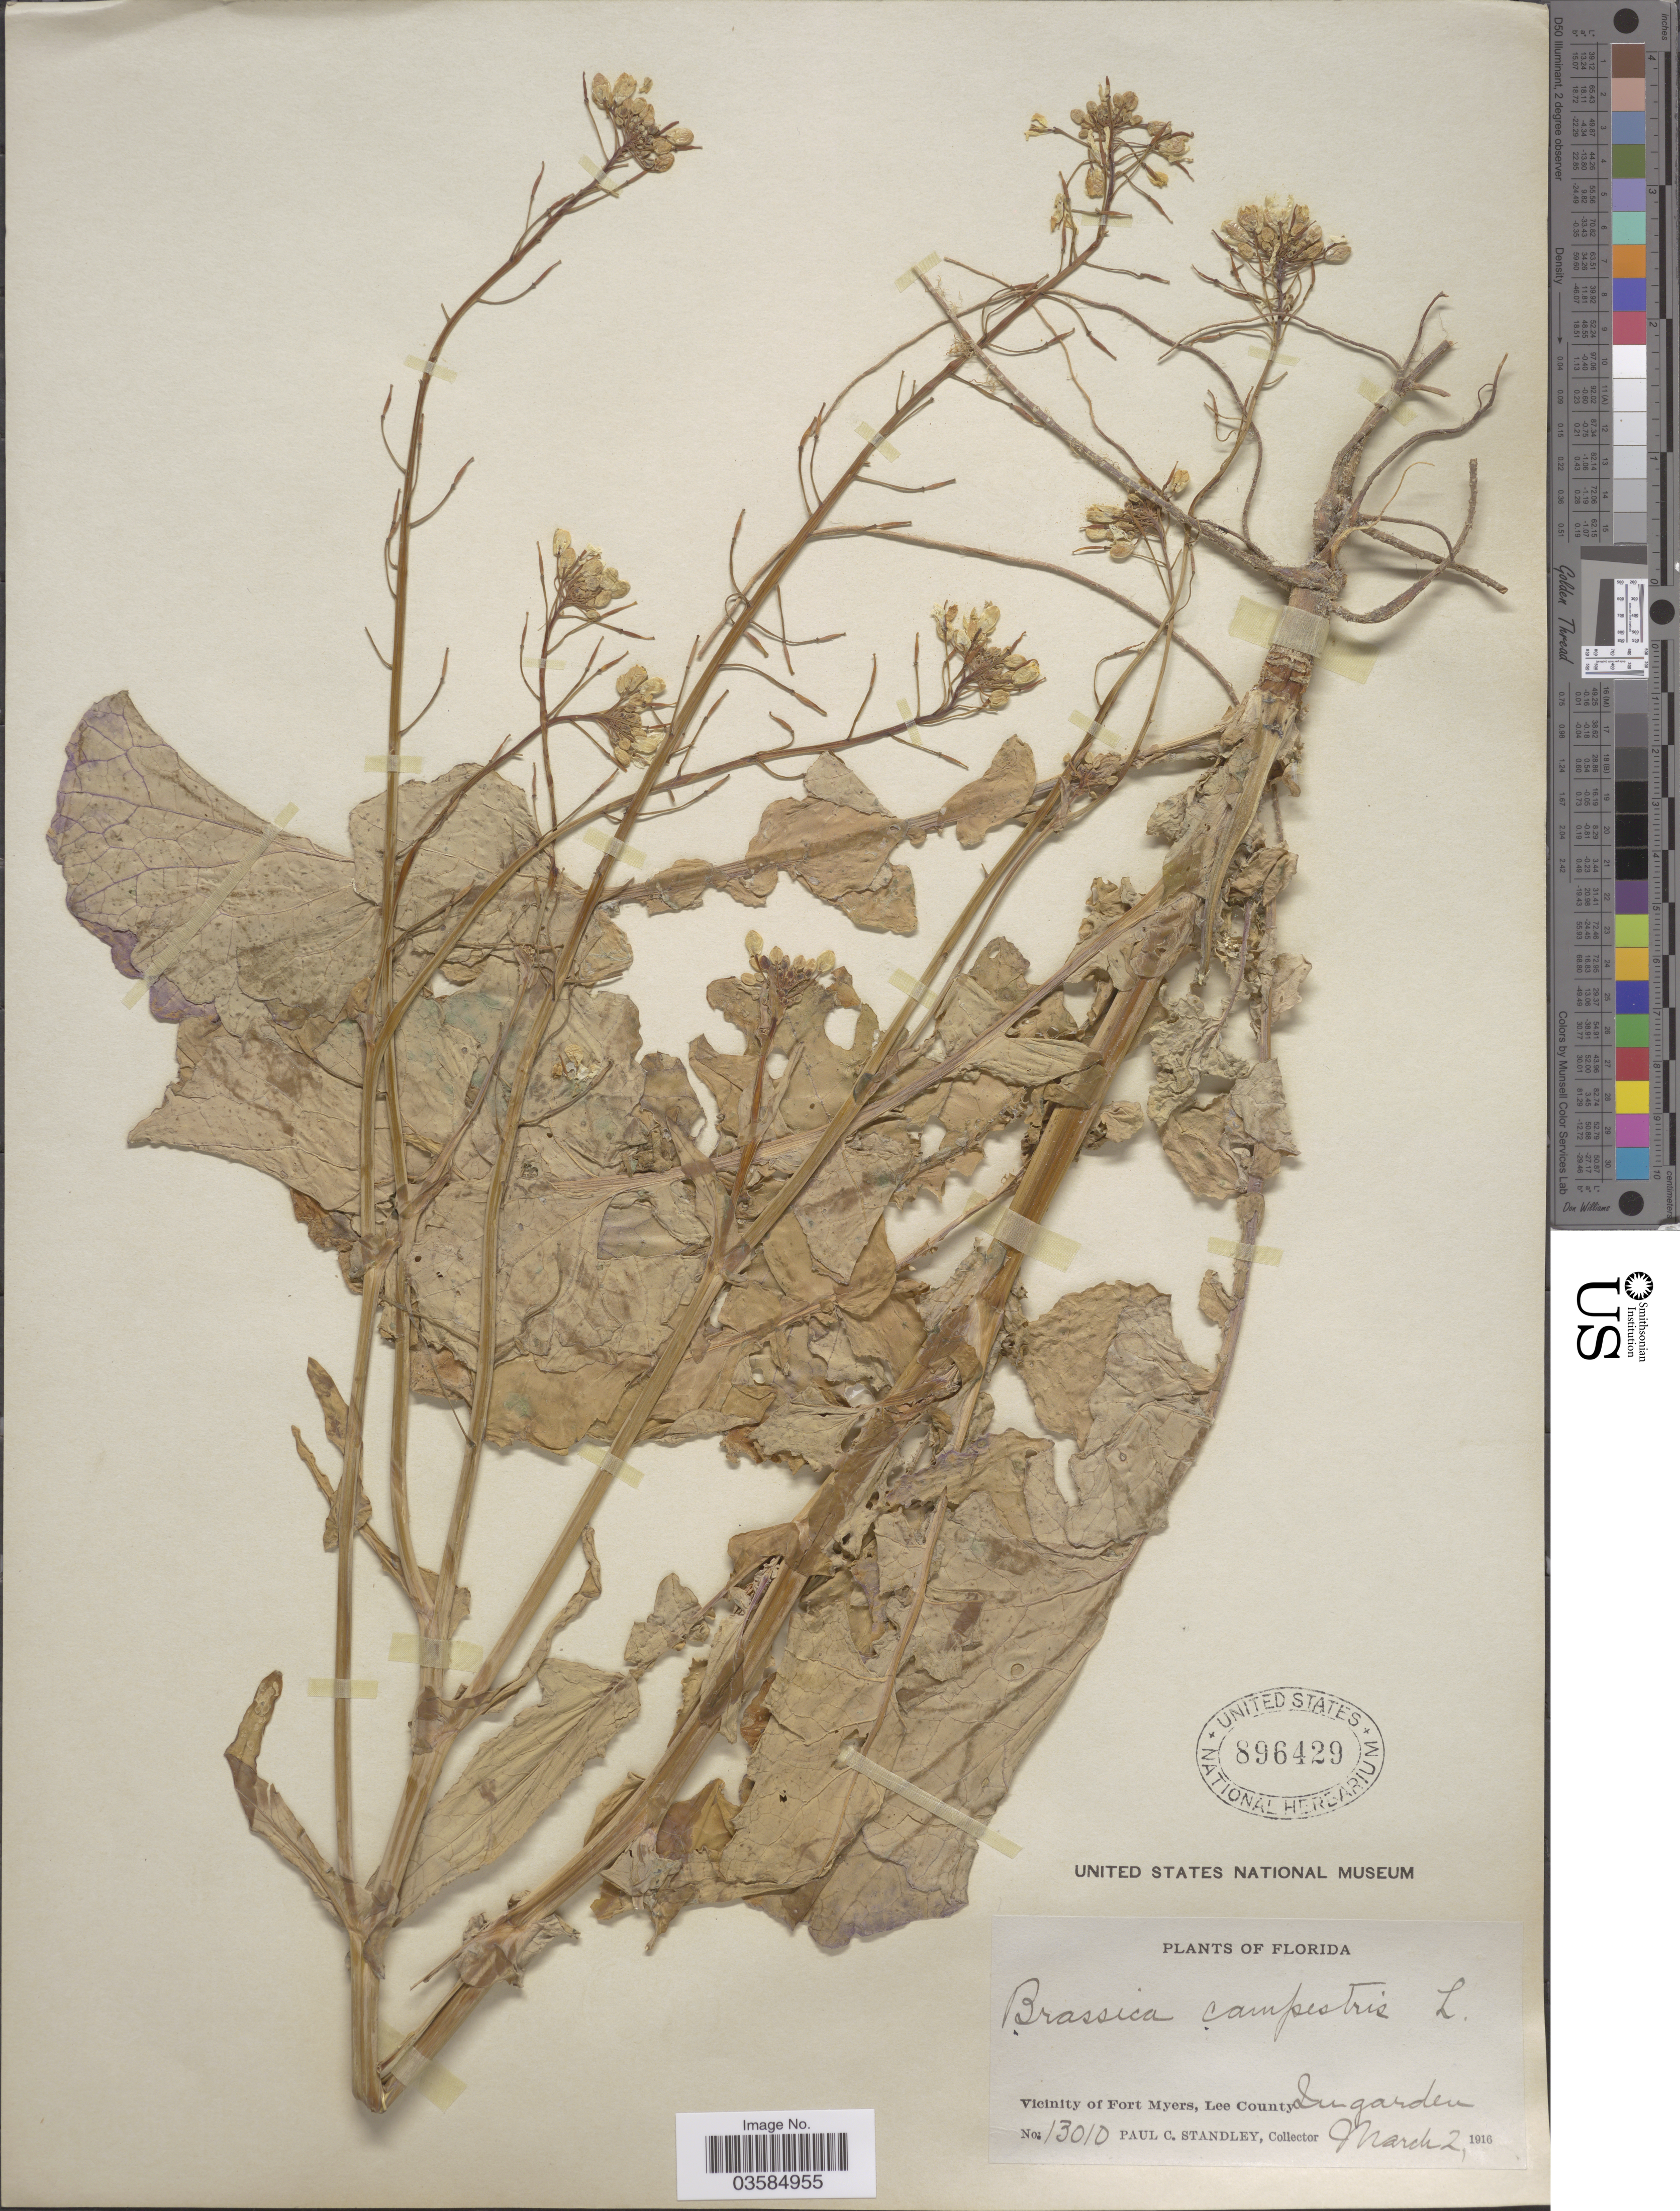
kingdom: Plantae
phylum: Tracheophyta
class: Magnoliopsida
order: Brassicales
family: Brassicaceae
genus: Brassica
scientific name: Brassica campestris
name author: L.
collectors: P. C. Standley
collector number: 13010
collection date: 1916-03-02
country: United States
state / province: Florida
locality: Vicinity of Fort Myers, Lee County. In garden.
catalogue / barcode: US 896429